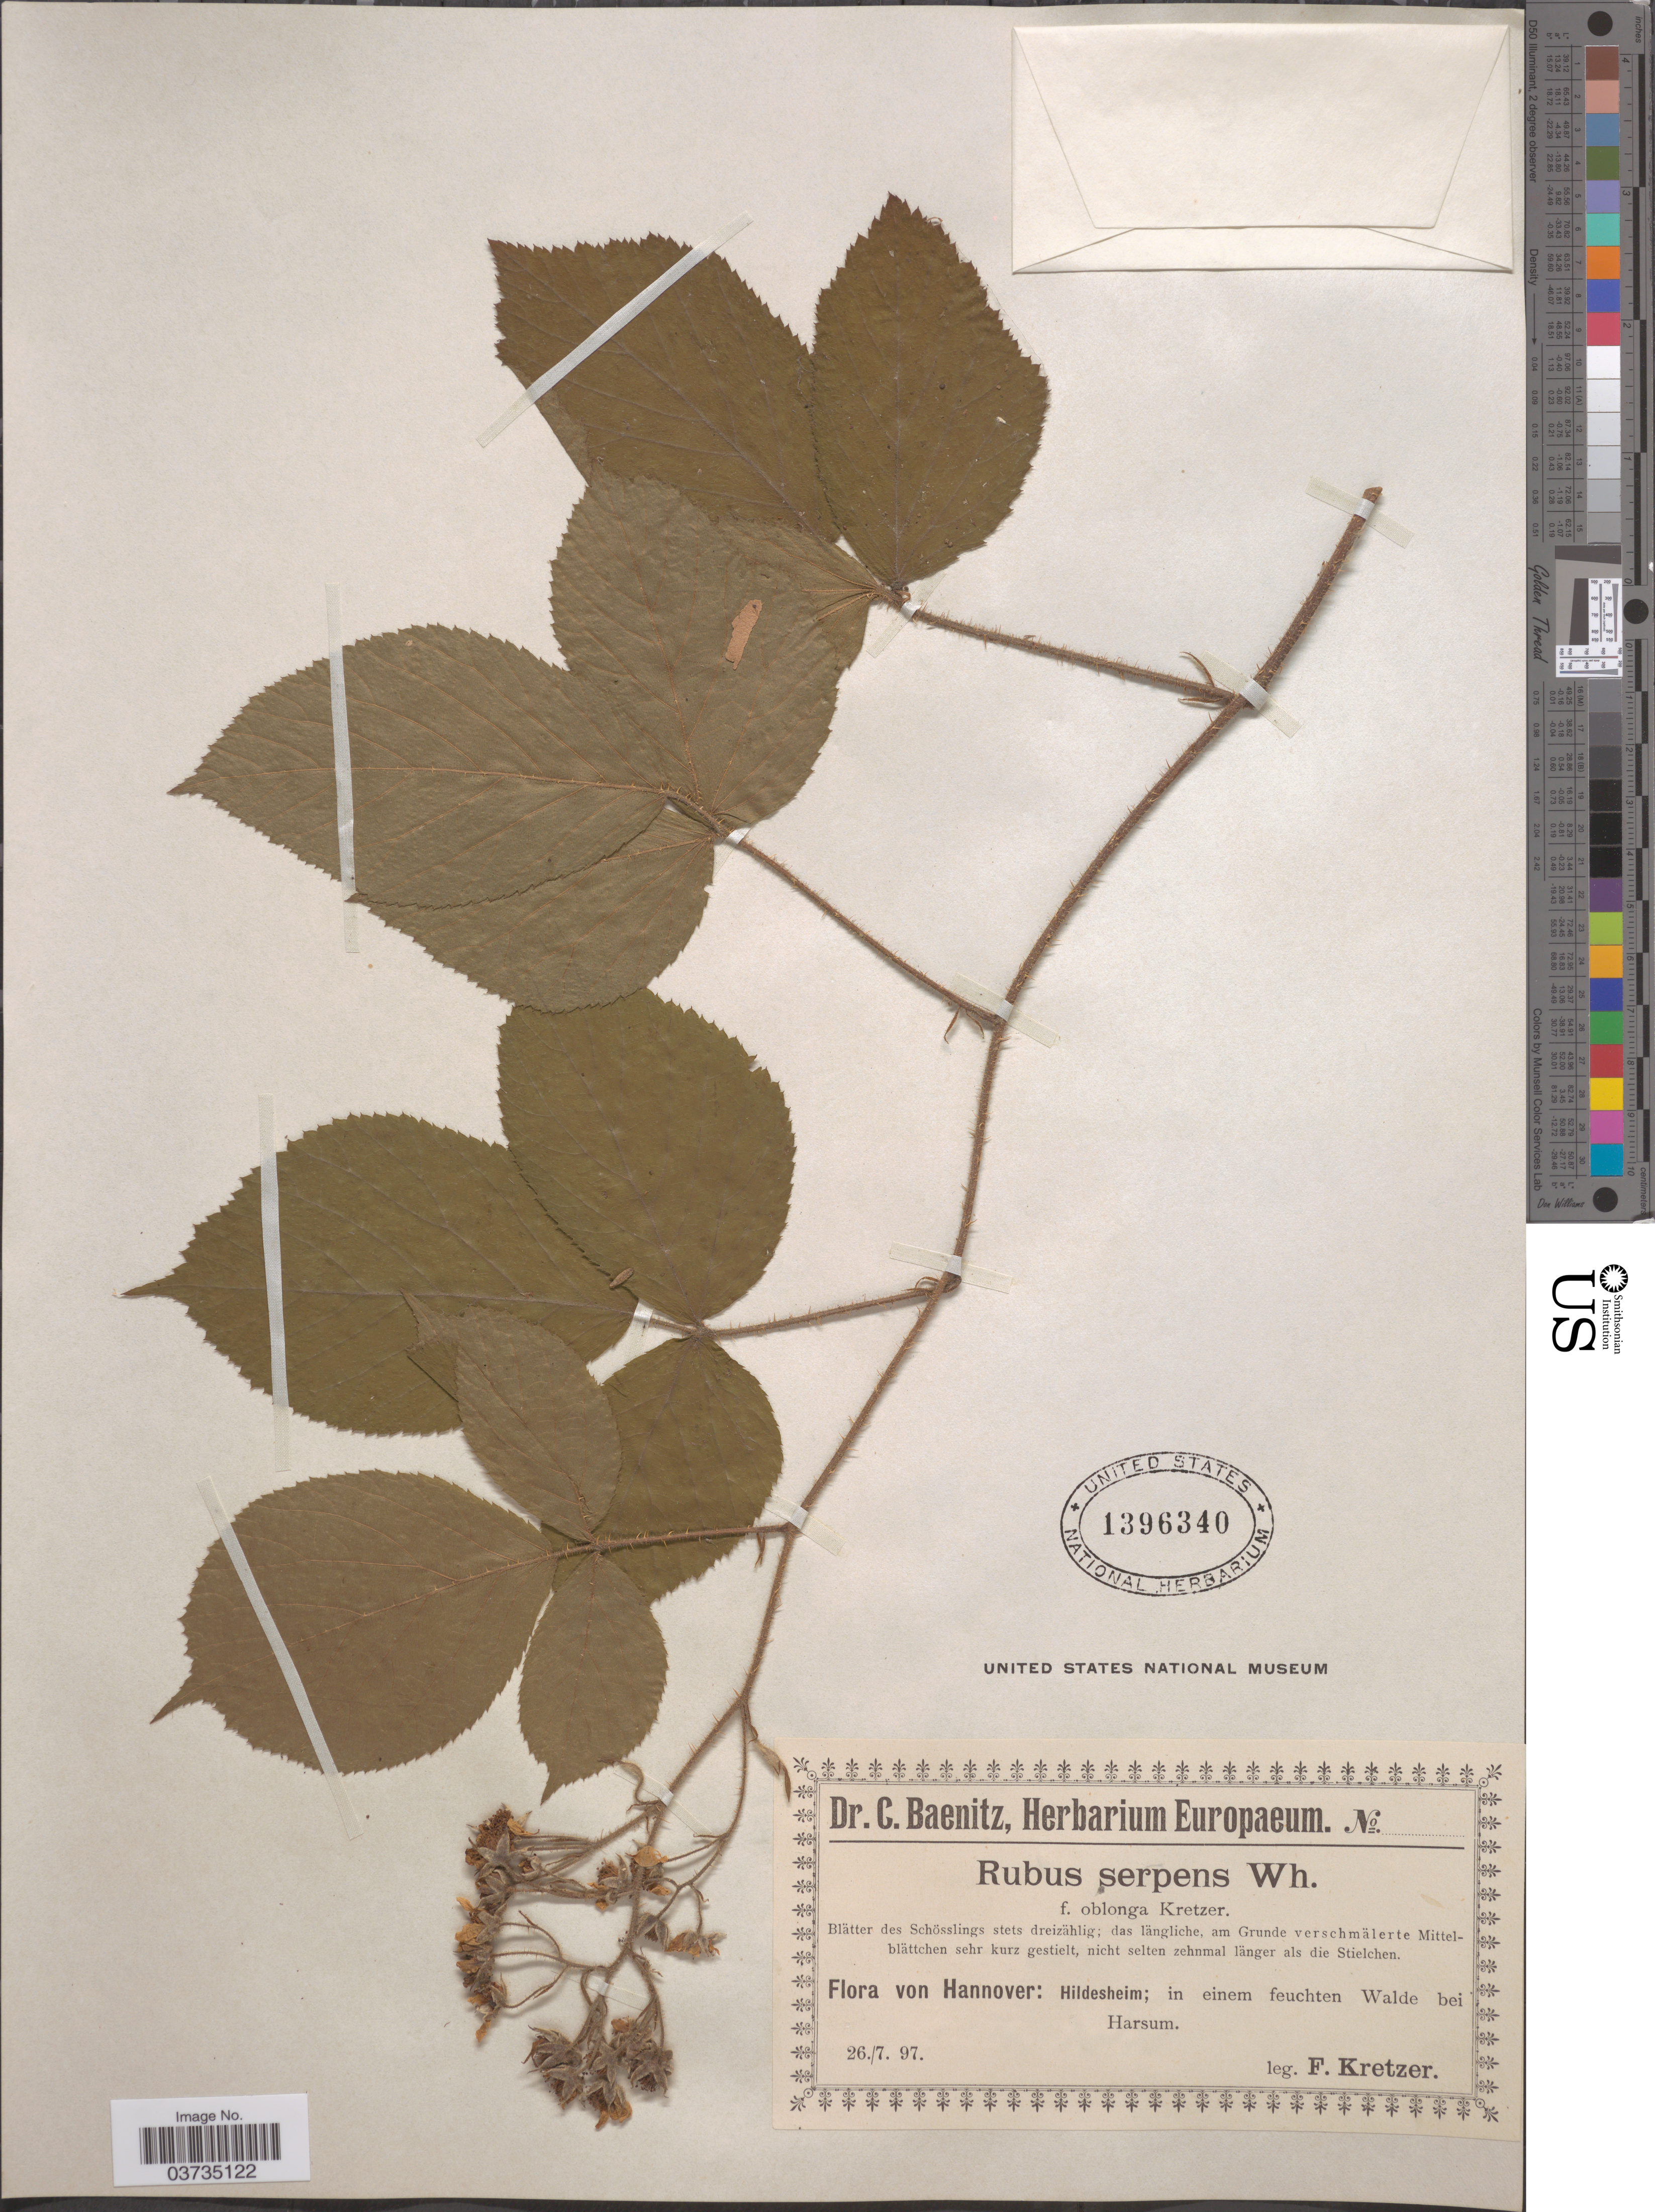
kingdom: Plantae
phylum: Tracheophyta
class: Magnoliopsida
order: Rosales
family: Rosaceae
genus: Rubus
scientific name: Rubus serpens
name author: Weihe ex Lej. & Courtois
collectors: F. Kretzer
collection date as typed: Transcribed d/m/y: 26/7/97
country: Germany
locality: Hannover: Hildesheim; in einem feuchten Walde bei Harsum.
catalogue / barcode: US 1396340